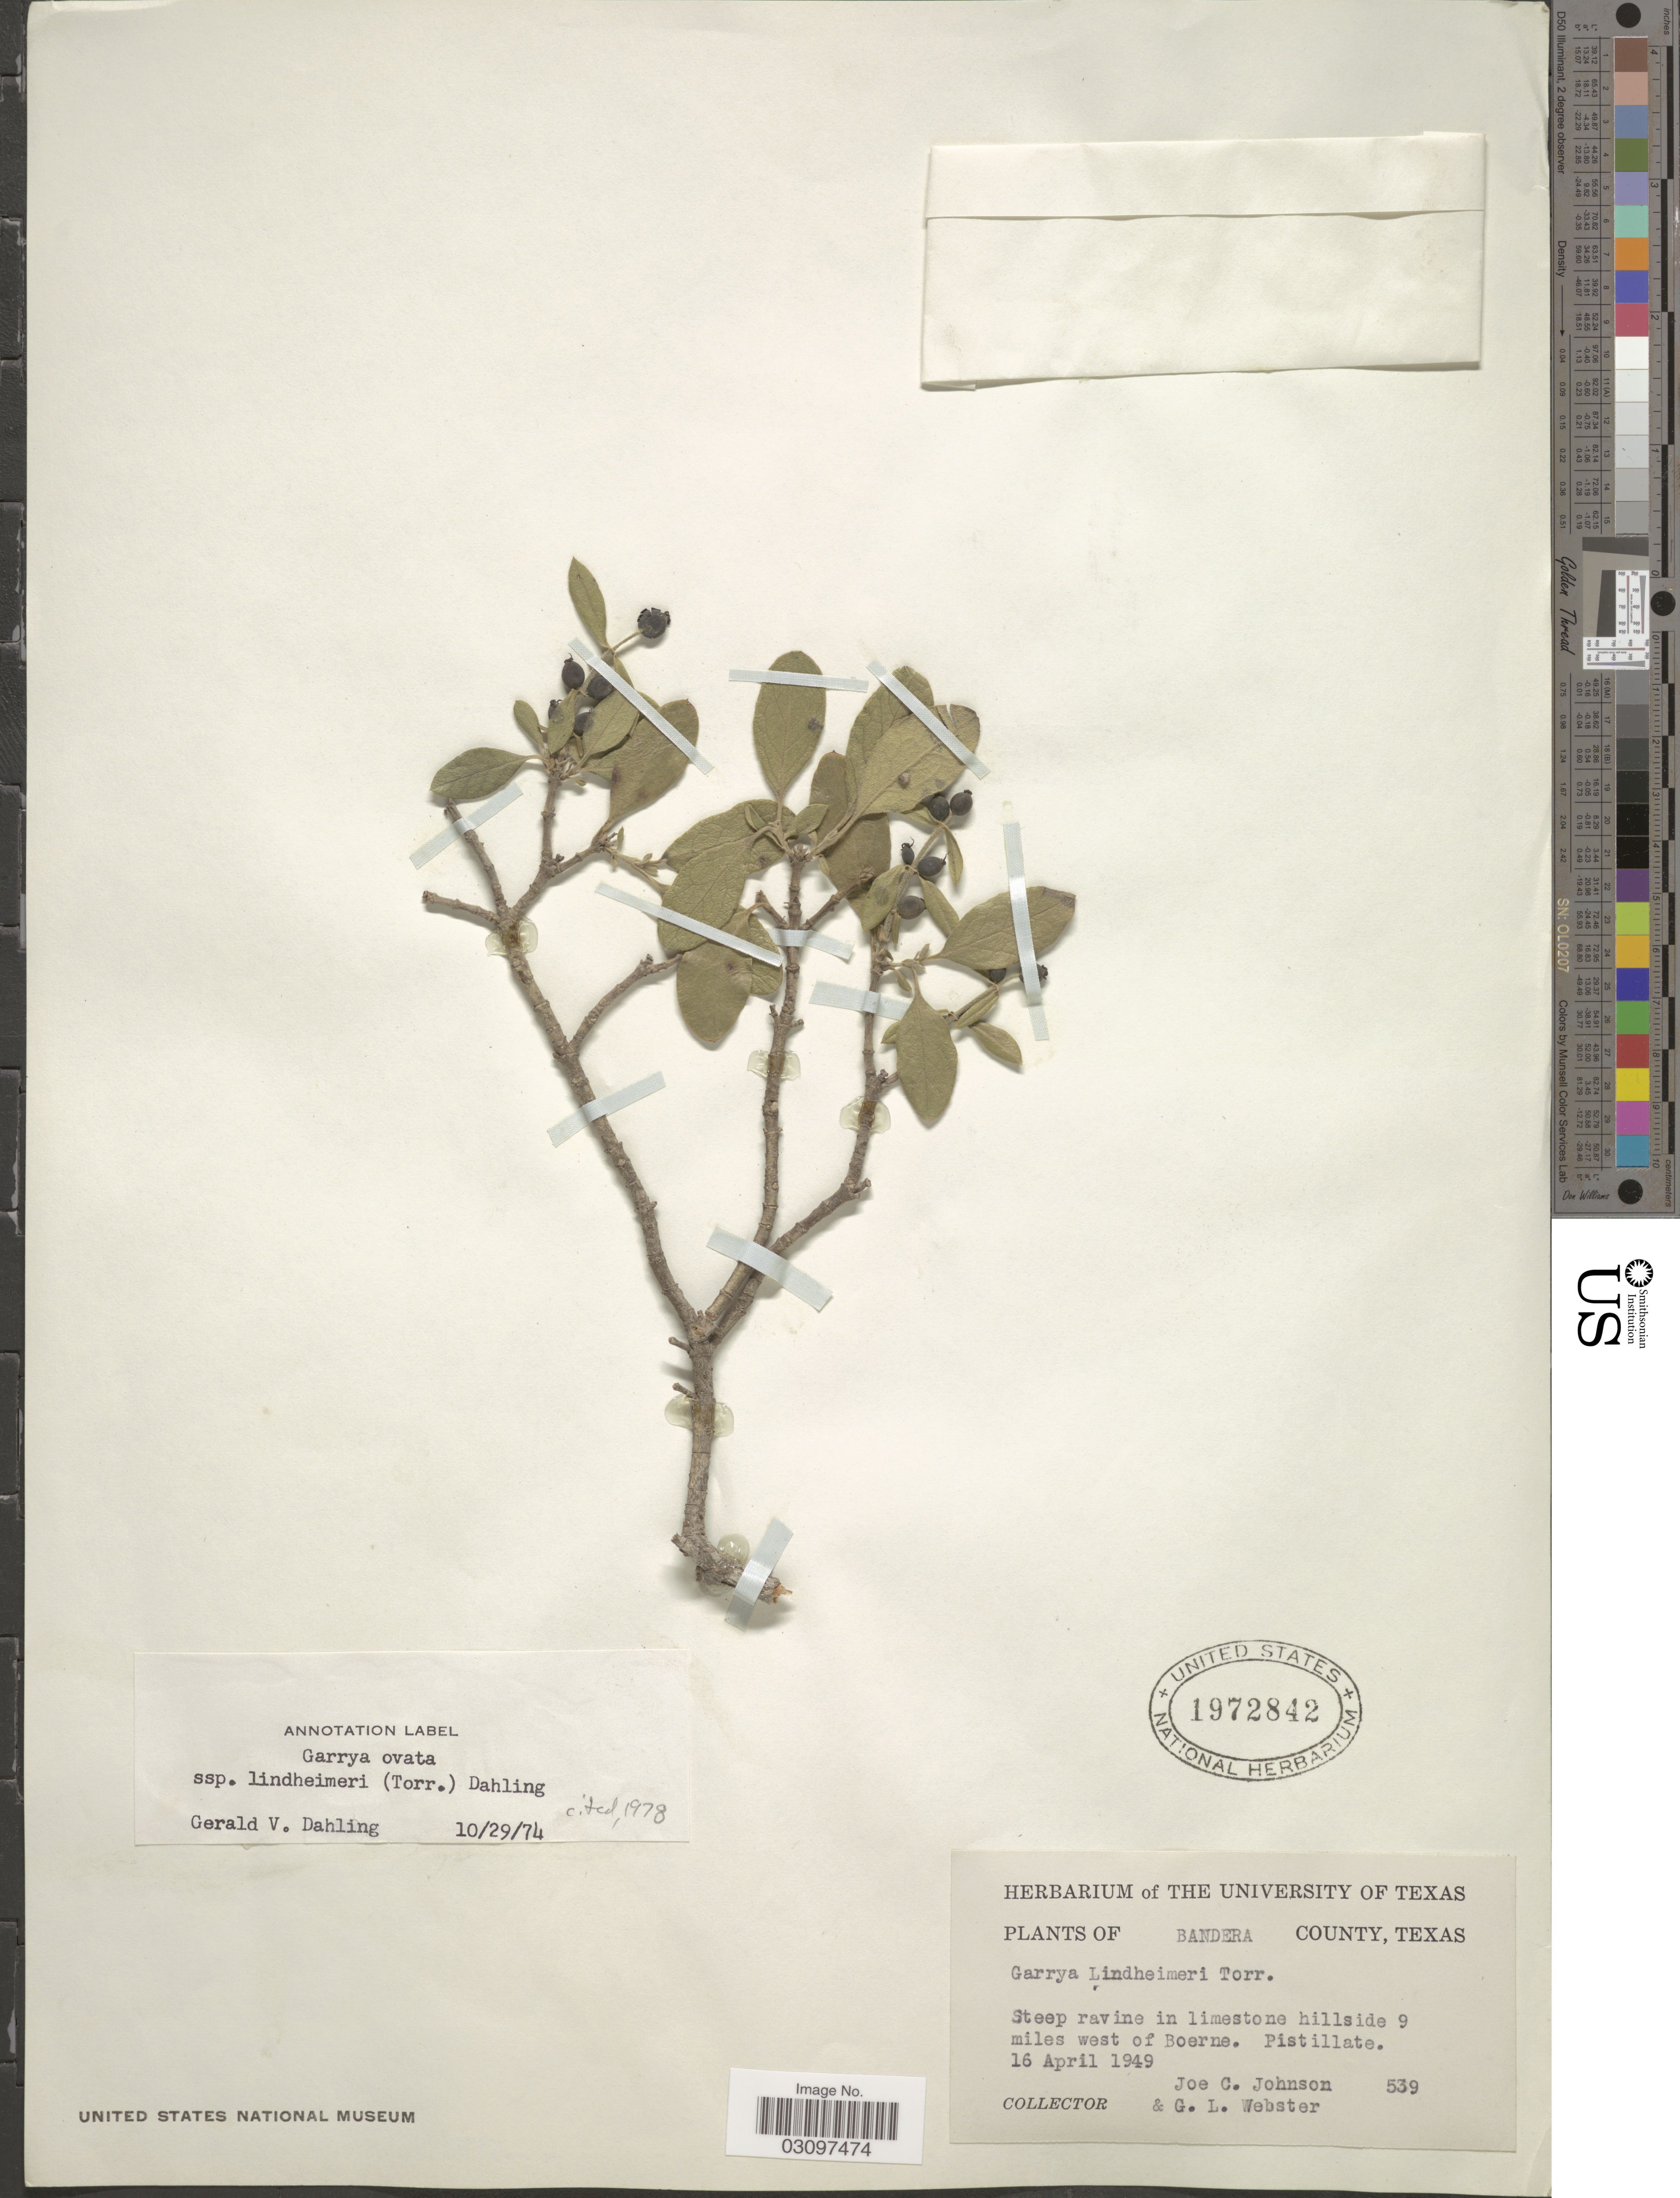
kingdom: Plantae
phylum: Tracheophyta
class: Magnoliopsida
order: Garryales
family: Garryaceae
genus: Garrya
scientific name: Garrya ovata subsp. lindheimeri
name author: (Torr.) Dahling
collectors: J. C. Johnson & G. L. Webster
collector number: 539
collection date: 1949-04-16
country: United States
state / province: Texas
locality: Bandera County. Steep ravine in limestone hillside 9 miles west of Boerne. Pistillate.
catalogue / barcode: US 1972842